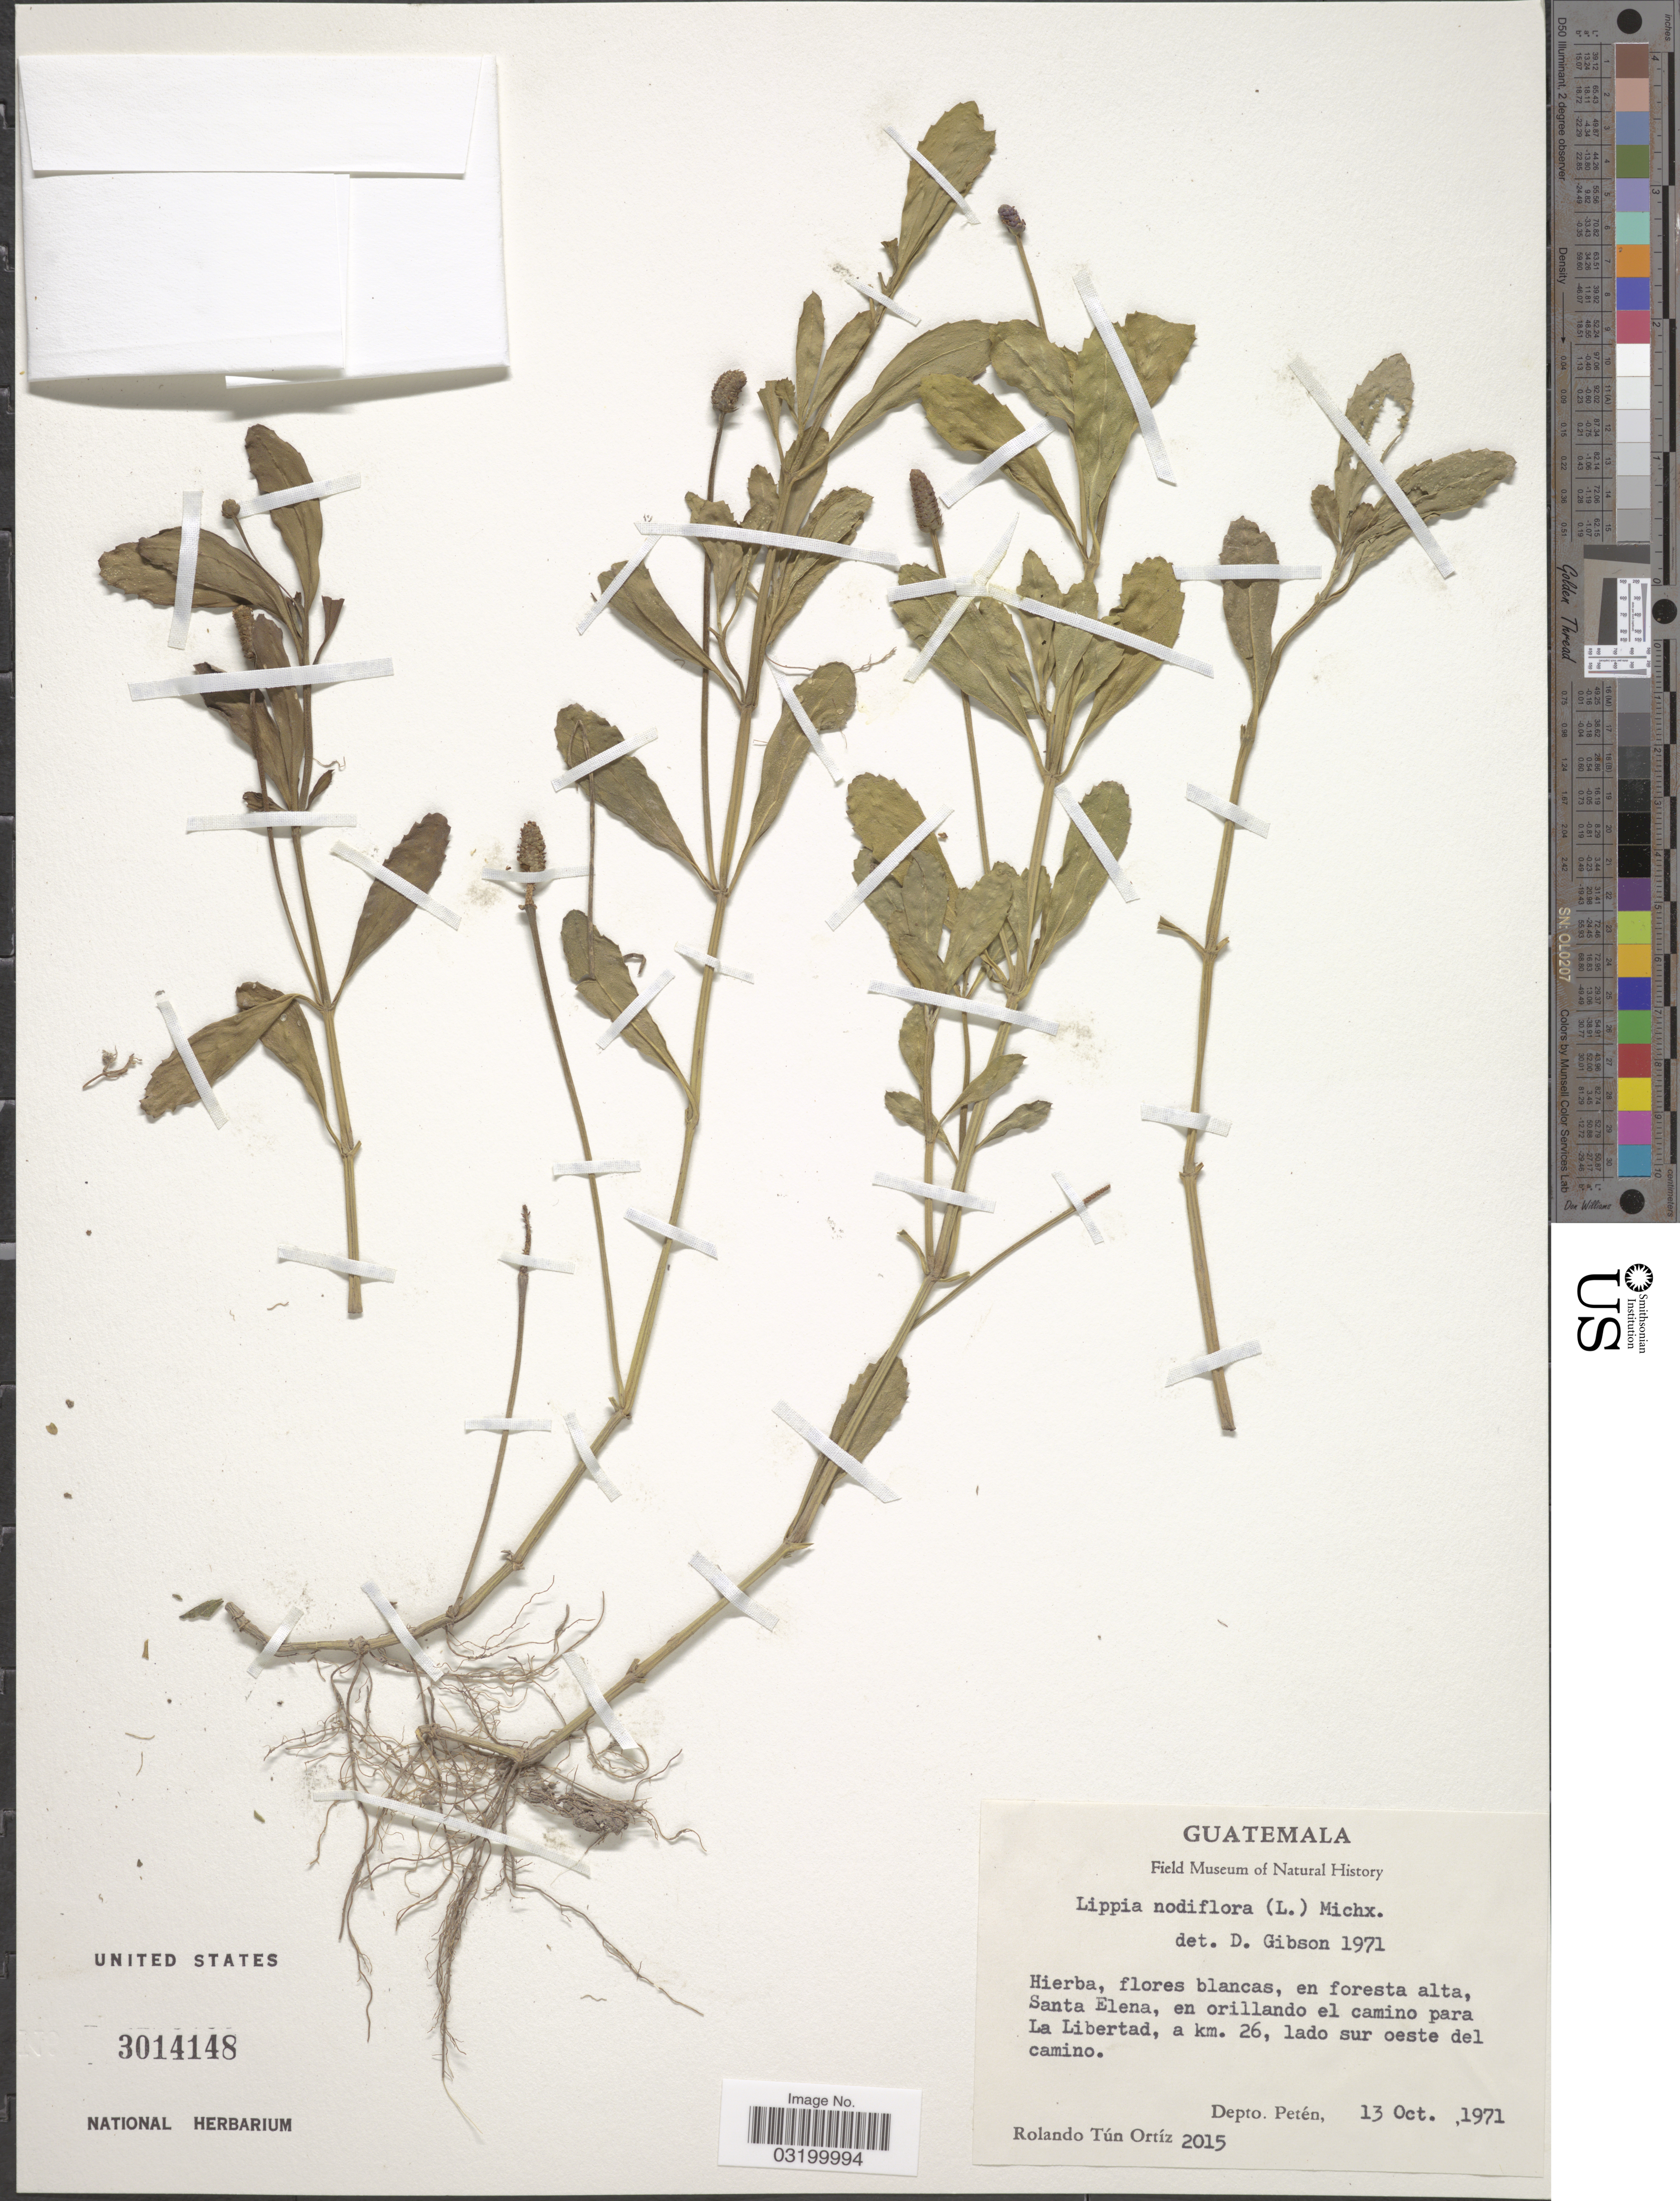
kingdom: Plantae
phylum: Tracheophyta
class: Magnoliopsida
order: Lamiales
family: Verbenaceae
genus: Phyla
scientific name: Phyla nodiflora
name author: (L.) Greene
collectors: R. T. Ortíz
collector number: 2015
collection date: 1971-10-13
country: Guatemala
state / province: El Petén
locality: Santa Elena, en orillando el camino para La Libertad, a km. 26, lado sur oeste del camino. Depto. Petén.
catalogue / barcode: US 3014148